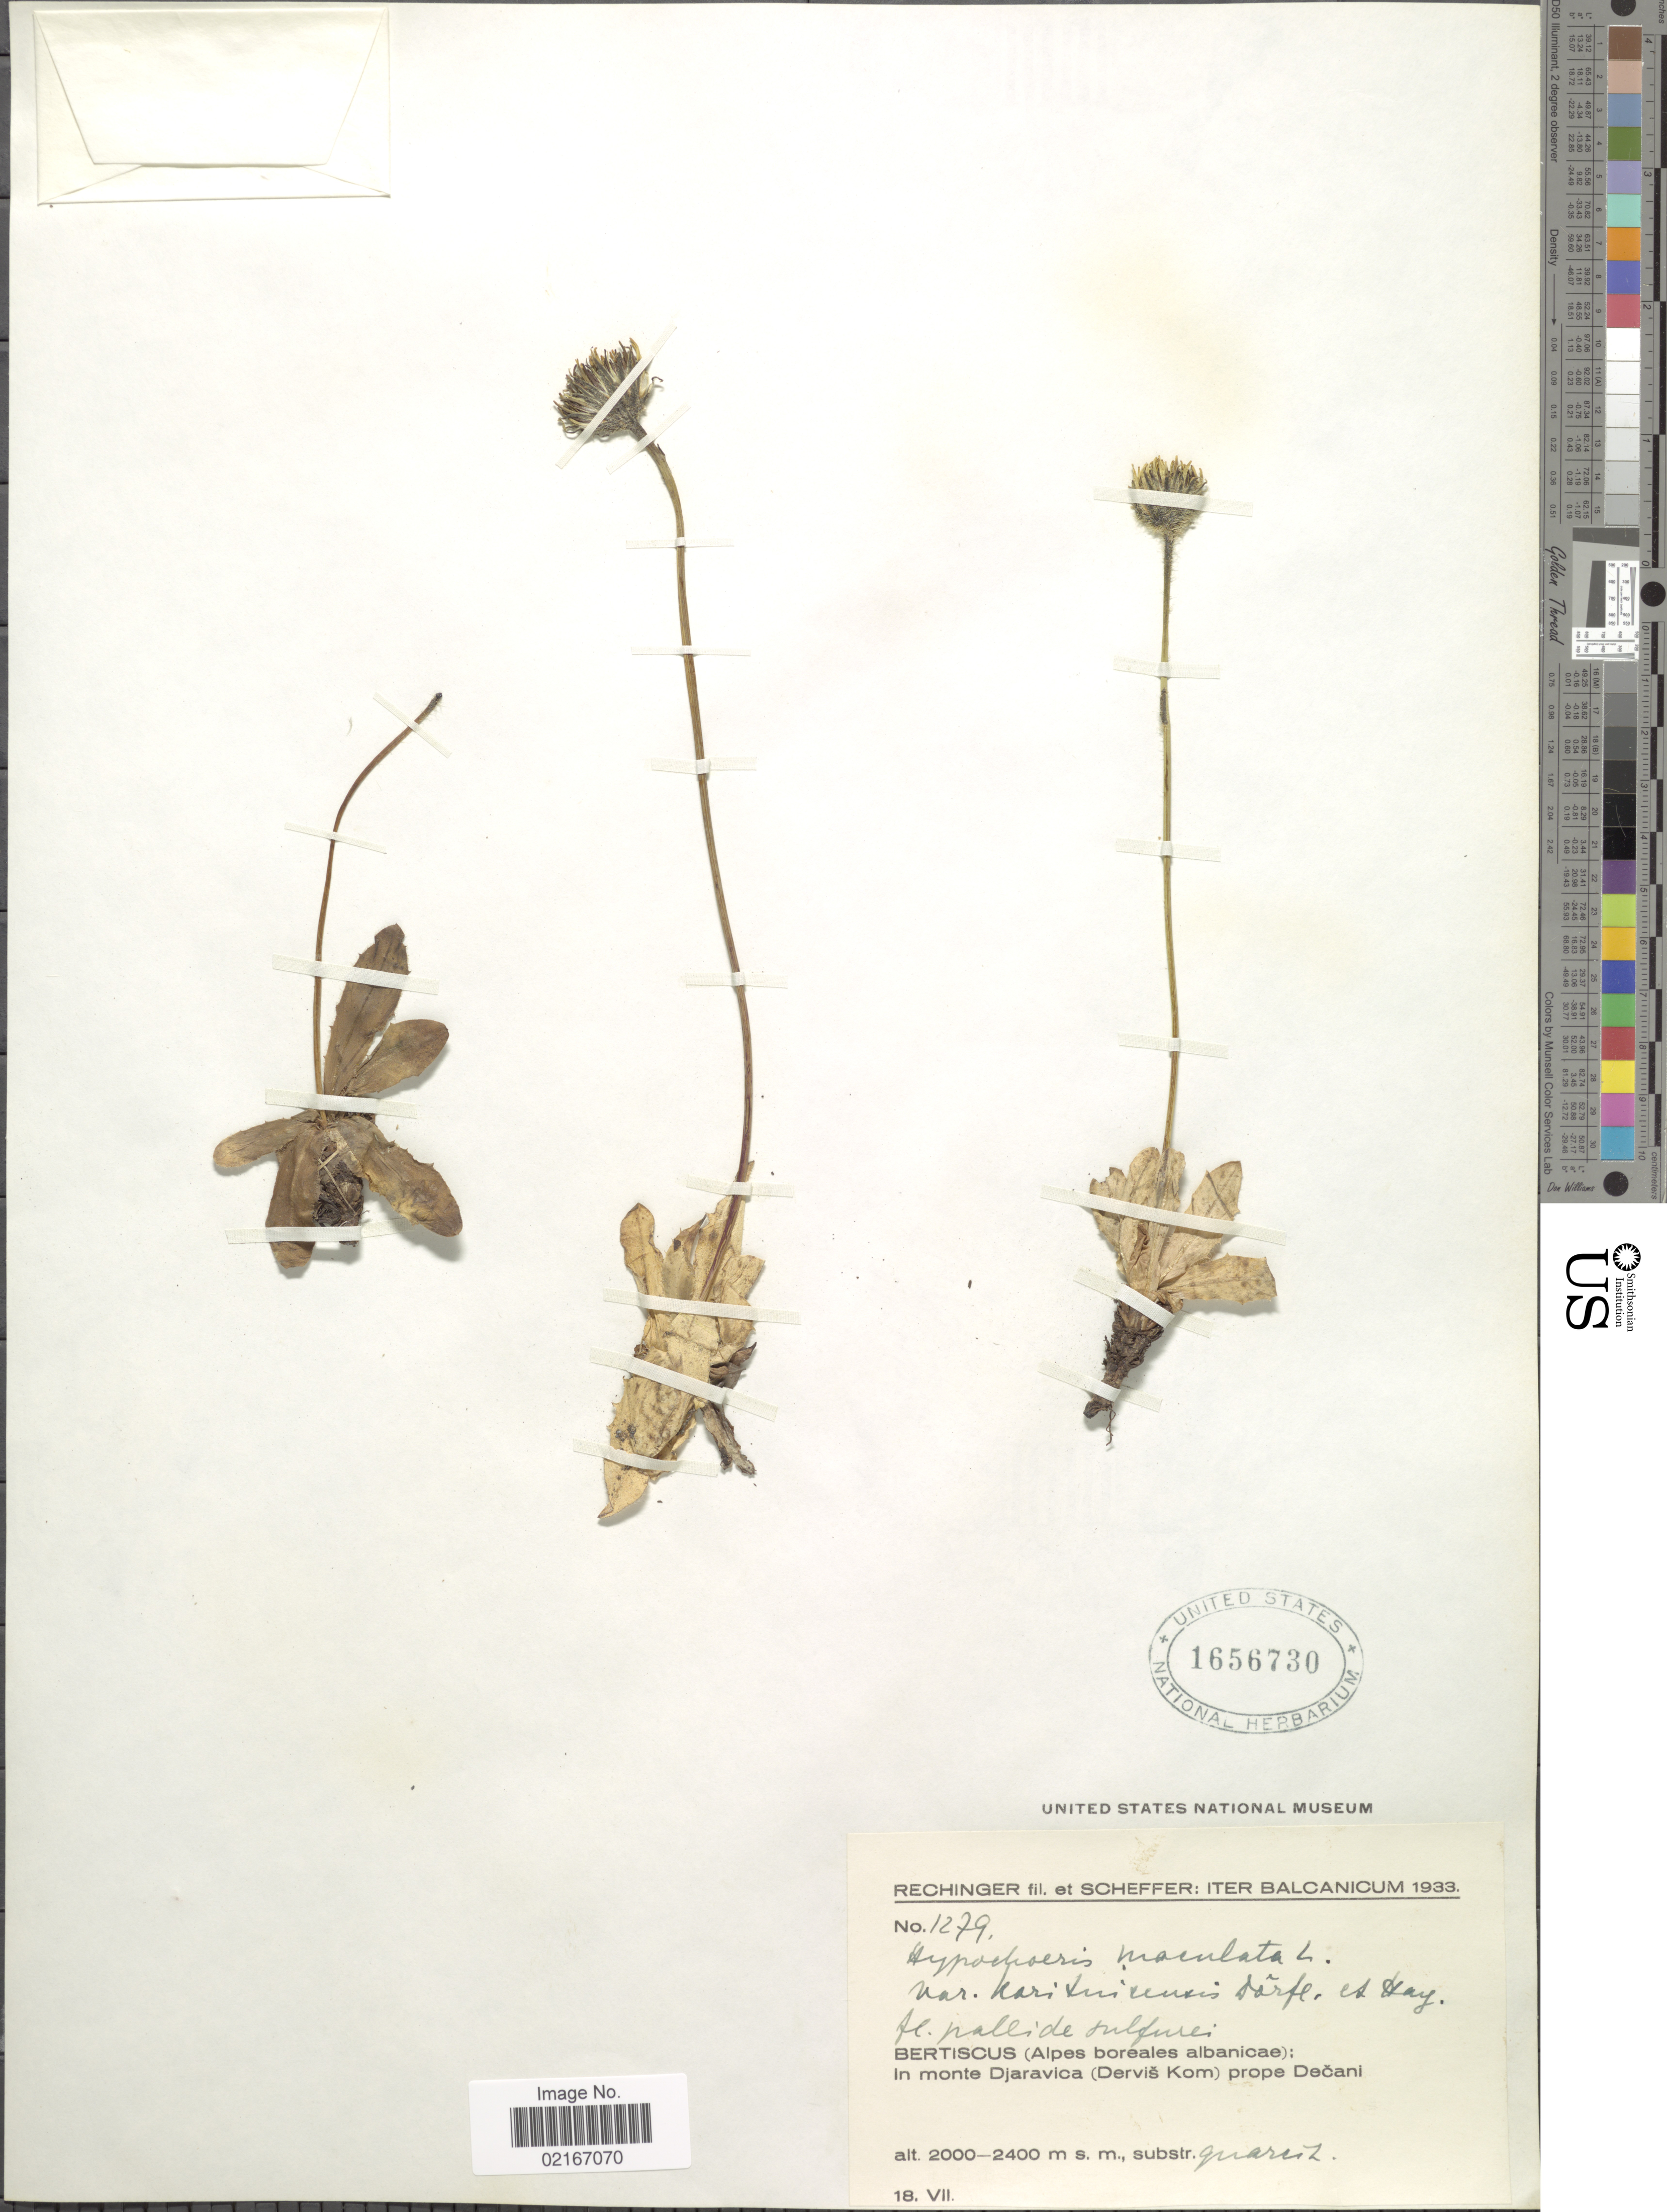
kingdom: Plantae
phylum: Tracheophyta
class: Magnoliopsida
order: Asterales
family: Asteraceae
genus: Hypochaeris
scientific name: Hypochaeris maculata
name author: L.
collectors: -- Rechinger & Scheffer, --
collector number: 1279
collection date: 1933-07-18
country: Kosovo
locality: Bertiscus (Alpes boreales albanicae): in monte Đeravica (Deris Kom) prope Decani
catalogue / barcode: US 1656730